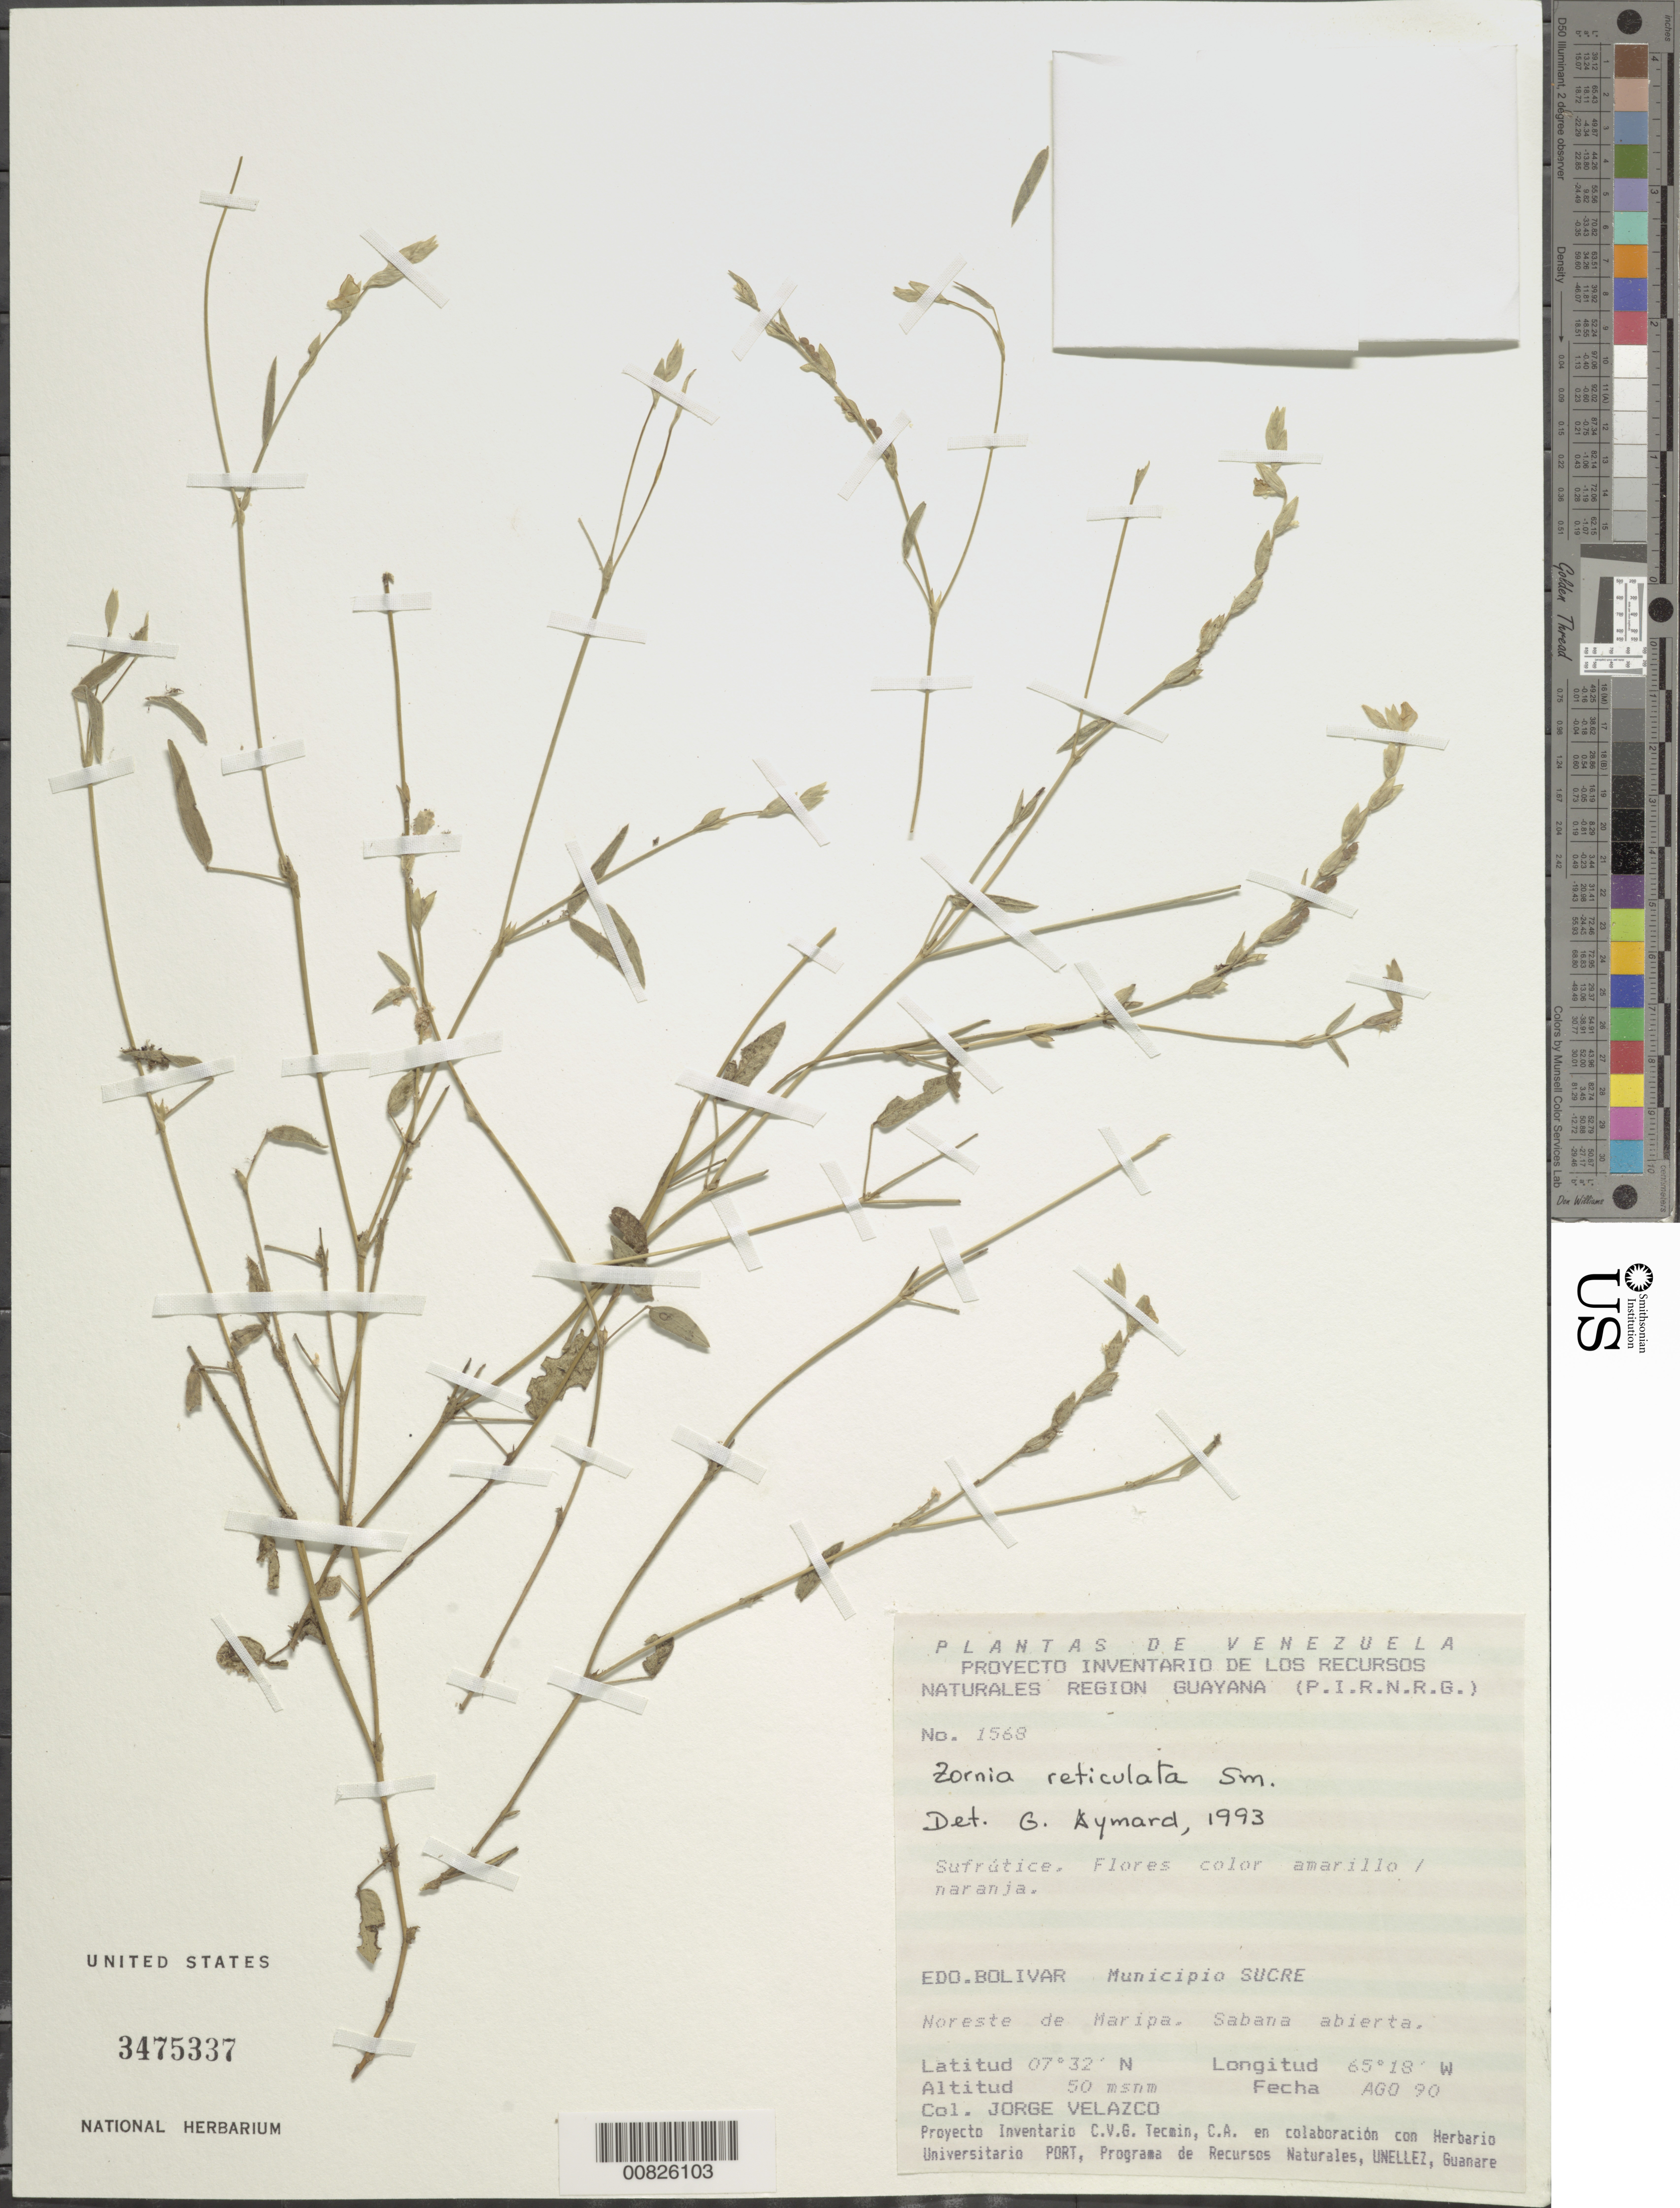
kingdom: Plantae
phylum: Tracheophyta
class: Magnoliopsida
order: Fabales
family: Fabaceae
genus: Zornia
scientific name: Zornia reticulata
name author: Sm.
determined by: Aymard C., G. A., (PORT), Univ. Nac. Exp. de los Llanos Ezequiel Zamora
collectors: J. Velazco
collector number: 1568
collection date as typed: Aug-90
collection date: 1990-08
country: Venezuela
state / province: Bolívar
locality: Mun. Sucre, NE de Maripa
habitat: Sabana abierta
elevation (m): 50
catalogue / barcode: US 3475337